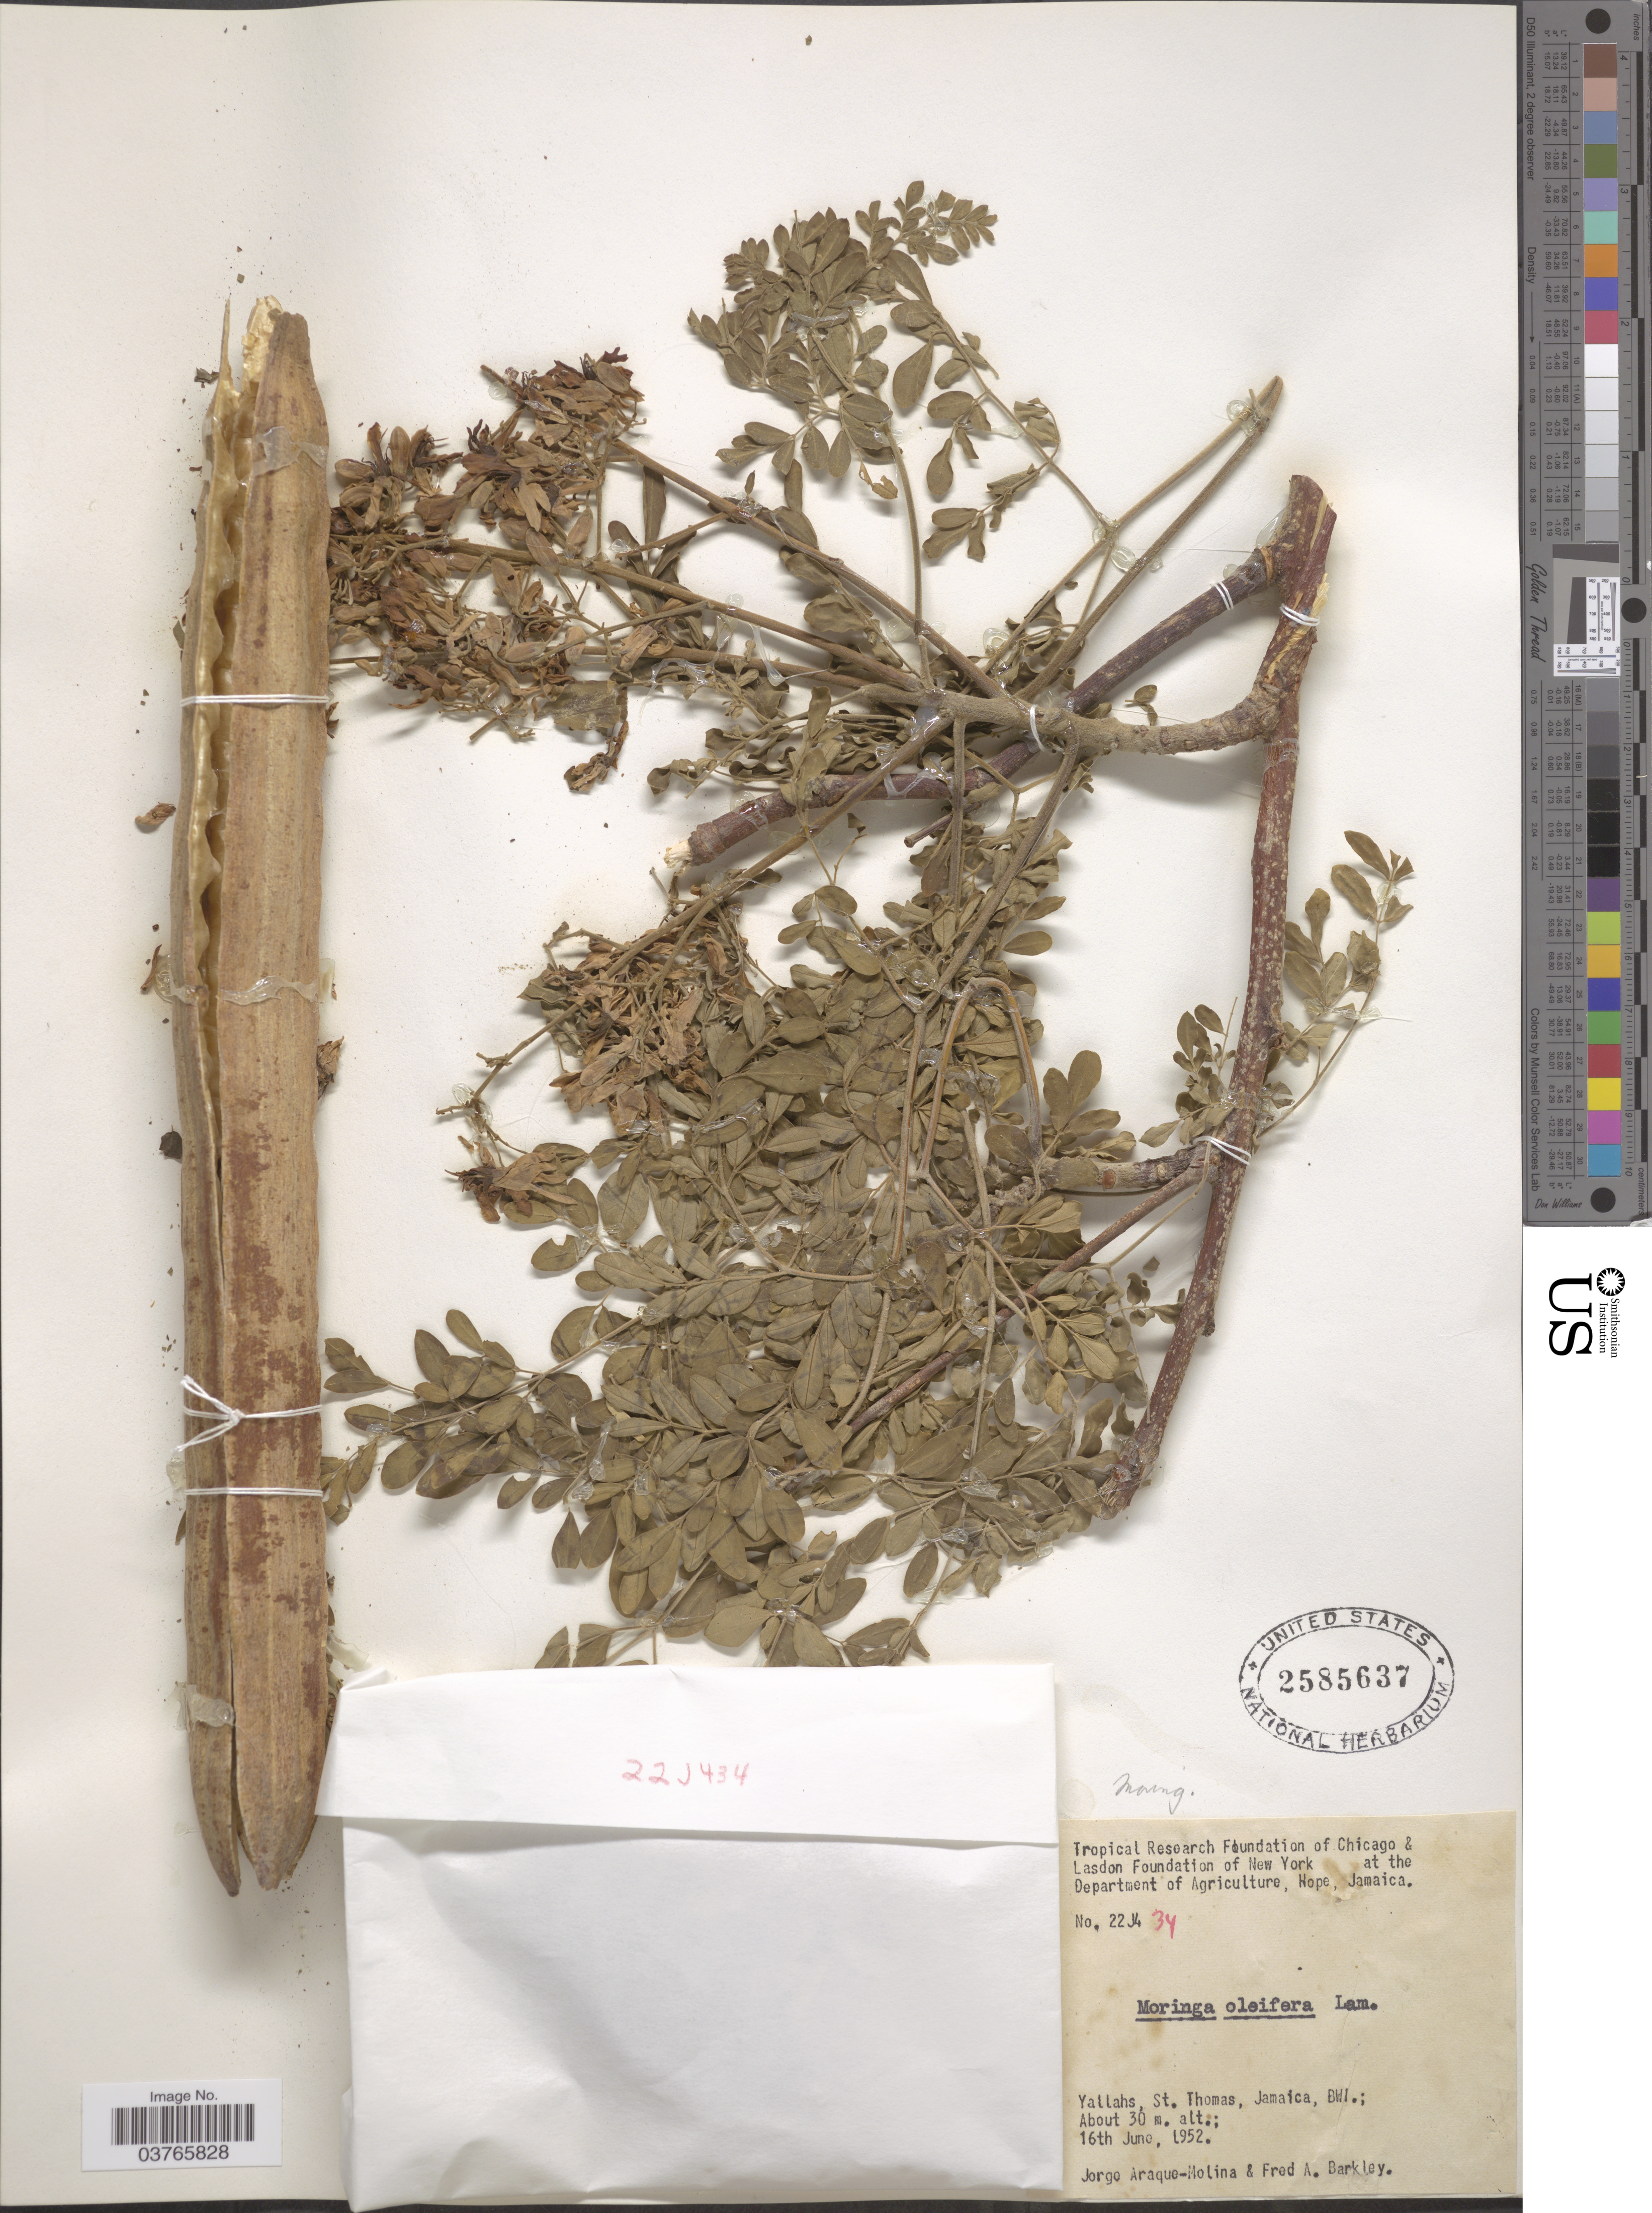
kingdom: Plantae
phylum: Tracheophyta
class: Magnoliopsida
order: Brassicales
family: Moringaceae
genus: Moringa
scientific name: Moringa oleifera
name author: Lam.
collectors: J. Araque Molina & F. A. Barkley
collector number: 22J4/34?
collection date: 1952-06-16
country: Jamaica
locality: Yallahs, St. Thomas, BWI.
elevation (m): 30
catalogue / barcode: US 2585637